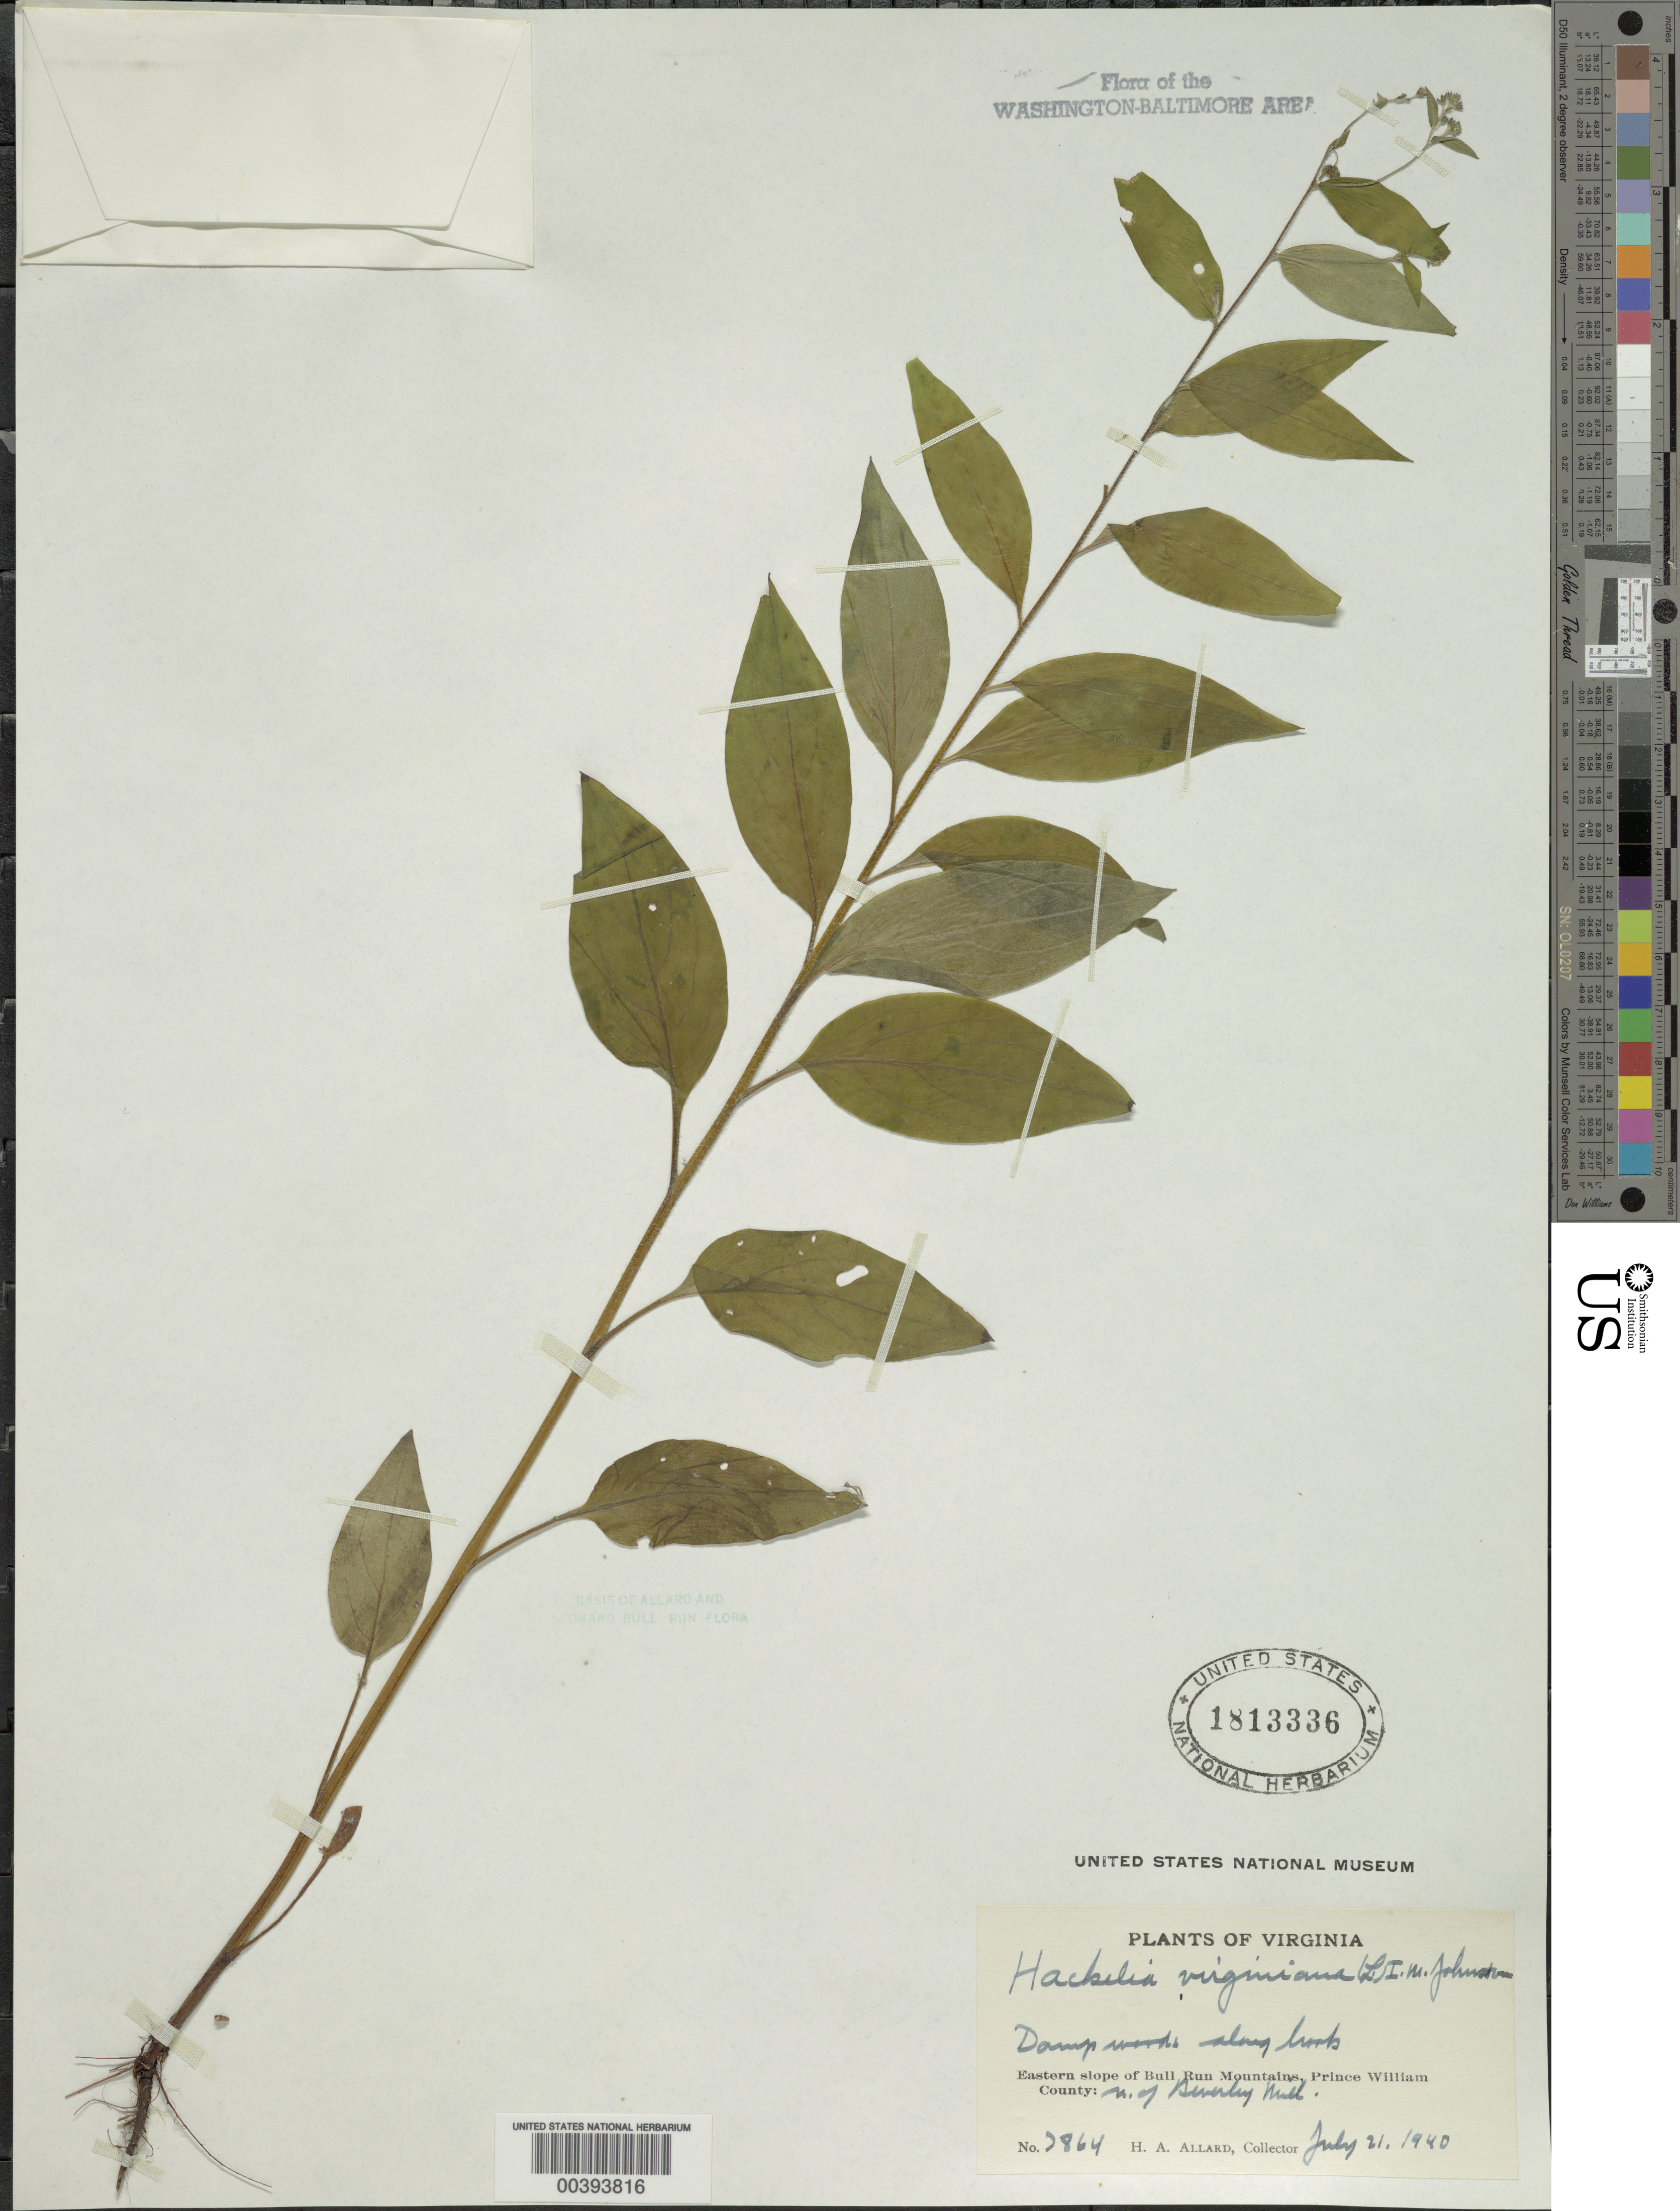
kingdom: Plantae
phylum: Tracheophyta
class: Magnoliopsida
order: Boraginales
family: Boraginaceae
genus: Hackelia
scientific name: Hackelia virginiana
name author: (L.) I.M. Johnst.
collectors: H. A. Allard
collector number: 7864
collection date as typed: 21 Jul 1940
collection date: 1940-07-21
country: United States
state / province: Virginia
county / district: Prince William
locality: North of Beverley Mill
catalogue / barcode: US 1813336